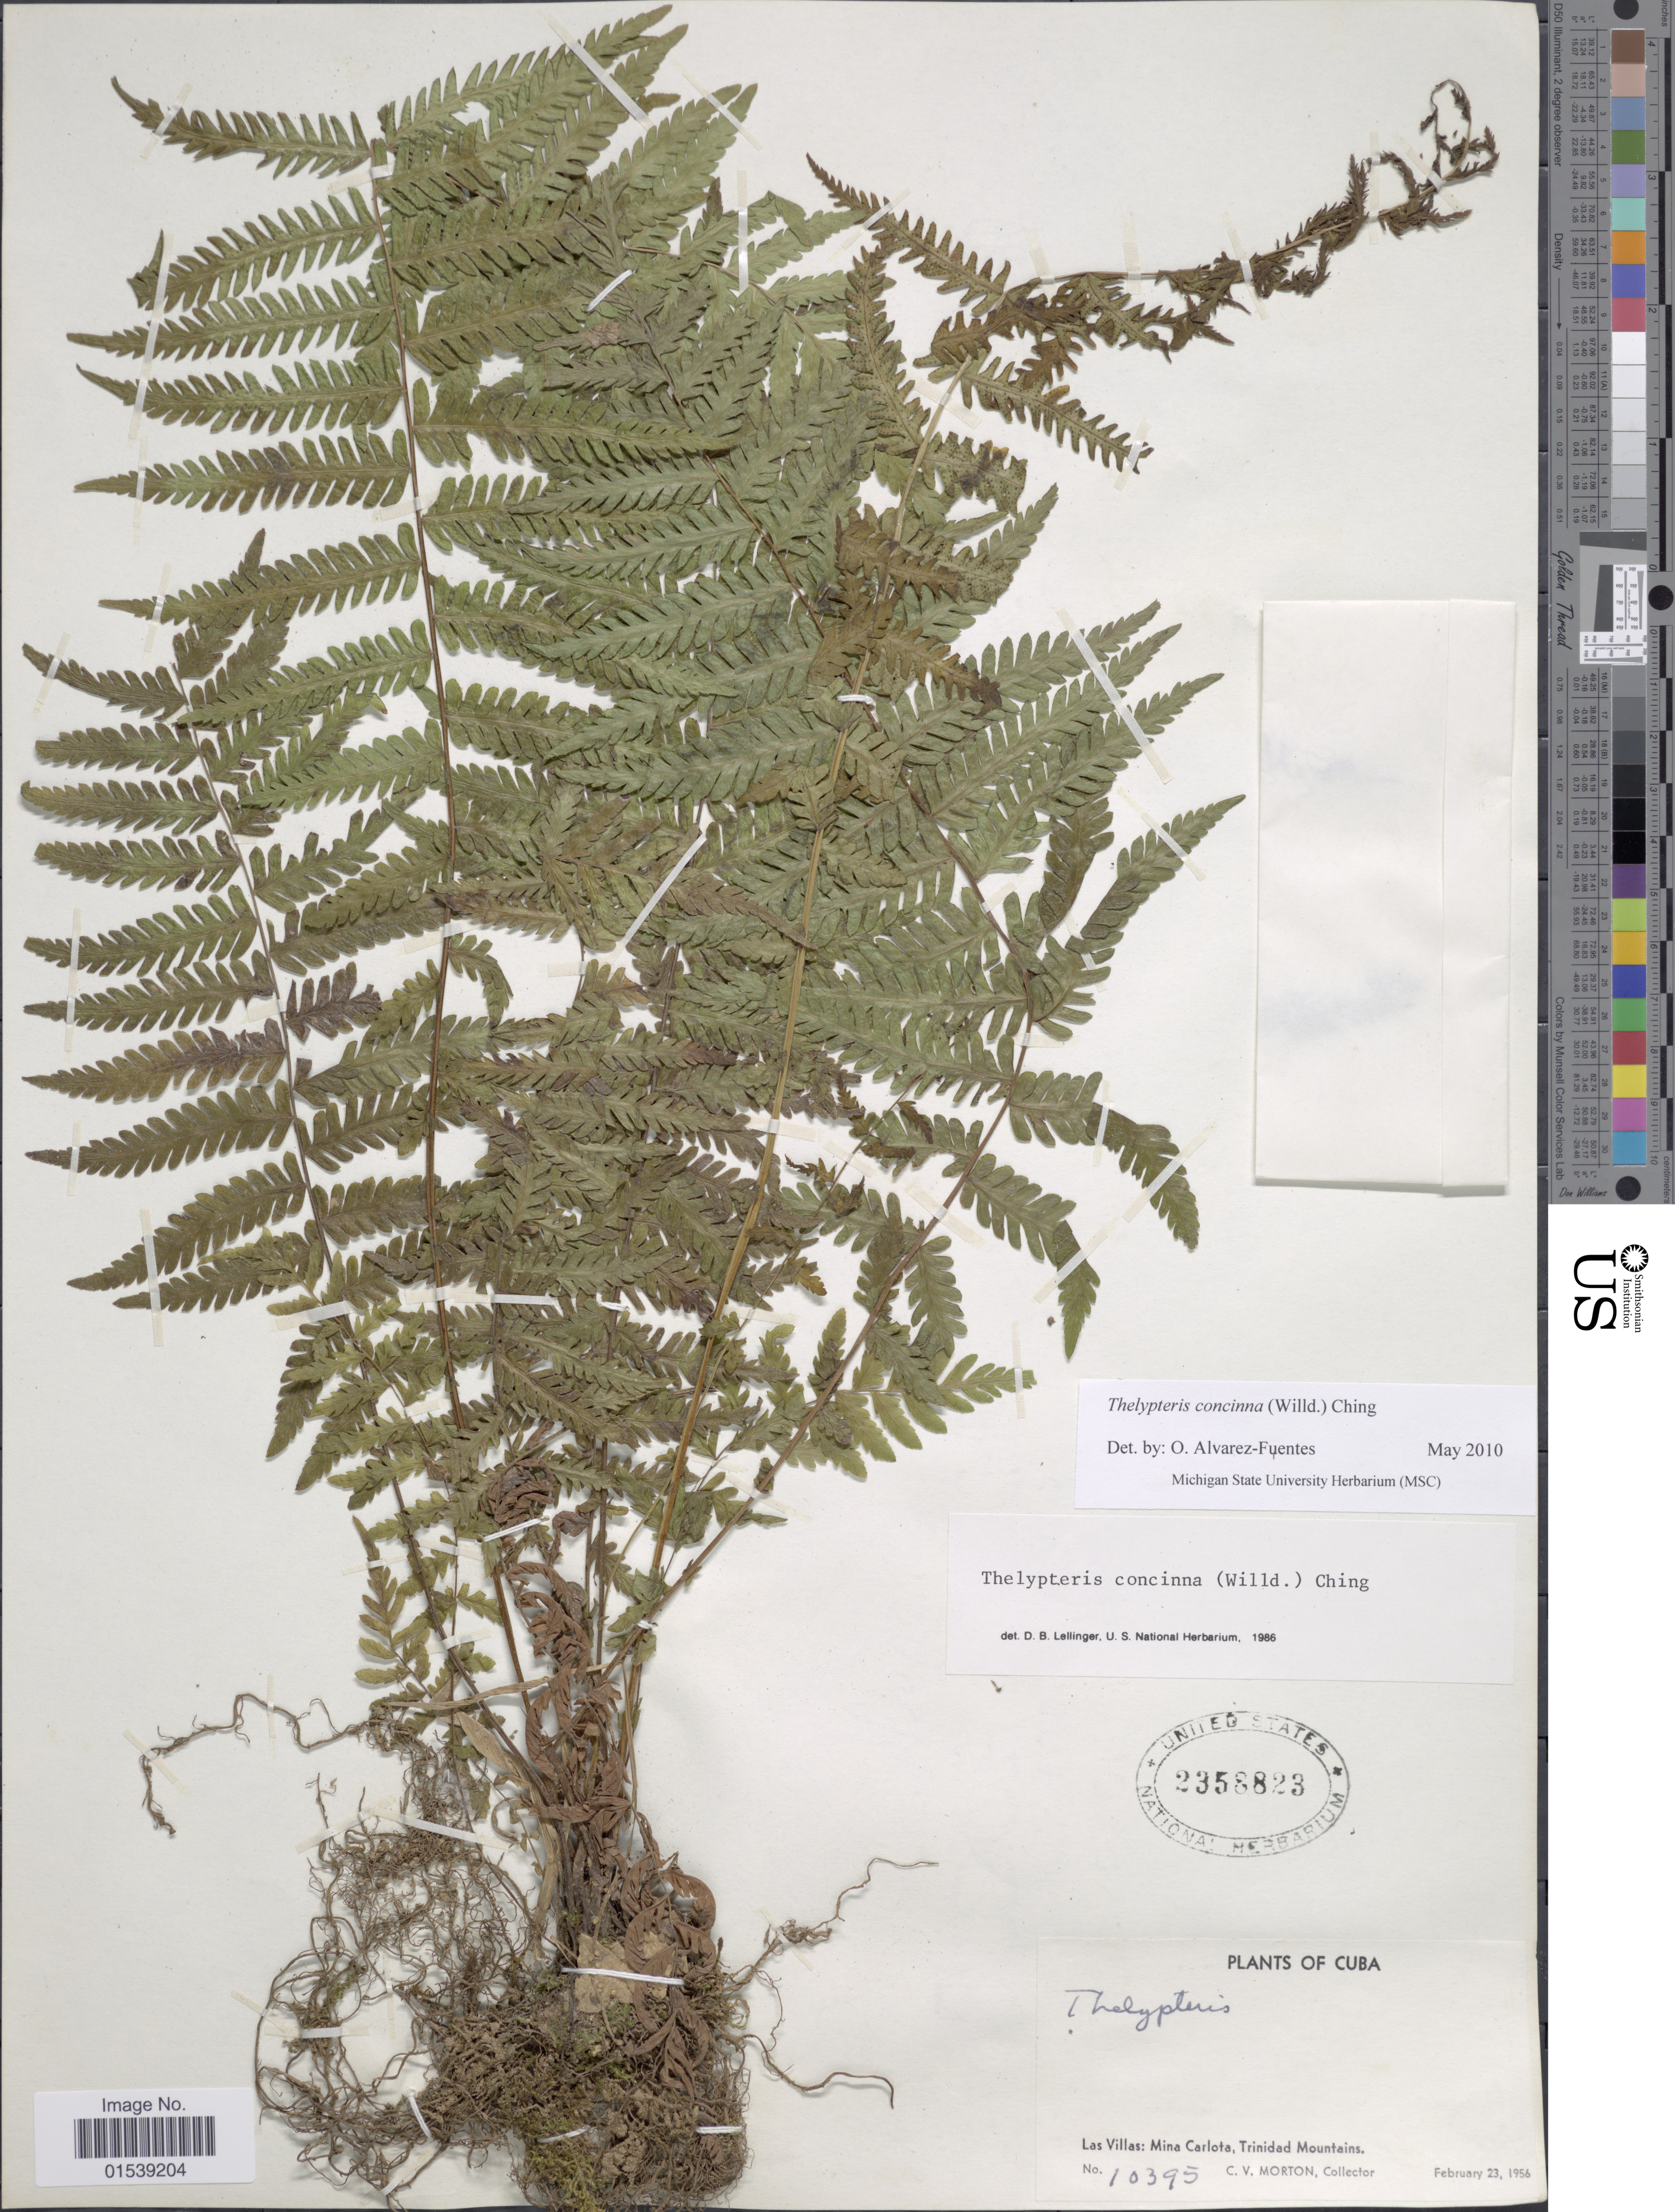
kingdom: Plantae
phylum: Tracheophyta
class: Polypodiopsida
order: Polypodiales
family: Thelypteridaceae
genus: Amauropelta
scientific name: Amauropelta concinna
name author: (Willd.) Pic. Serm.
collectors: C. V. Morton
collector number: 10395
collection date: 1956-02-23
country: Cuba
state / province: Las Villas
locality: Las Villas: Mina Carlota, Trinidad Mountains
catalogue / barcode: US 2358823